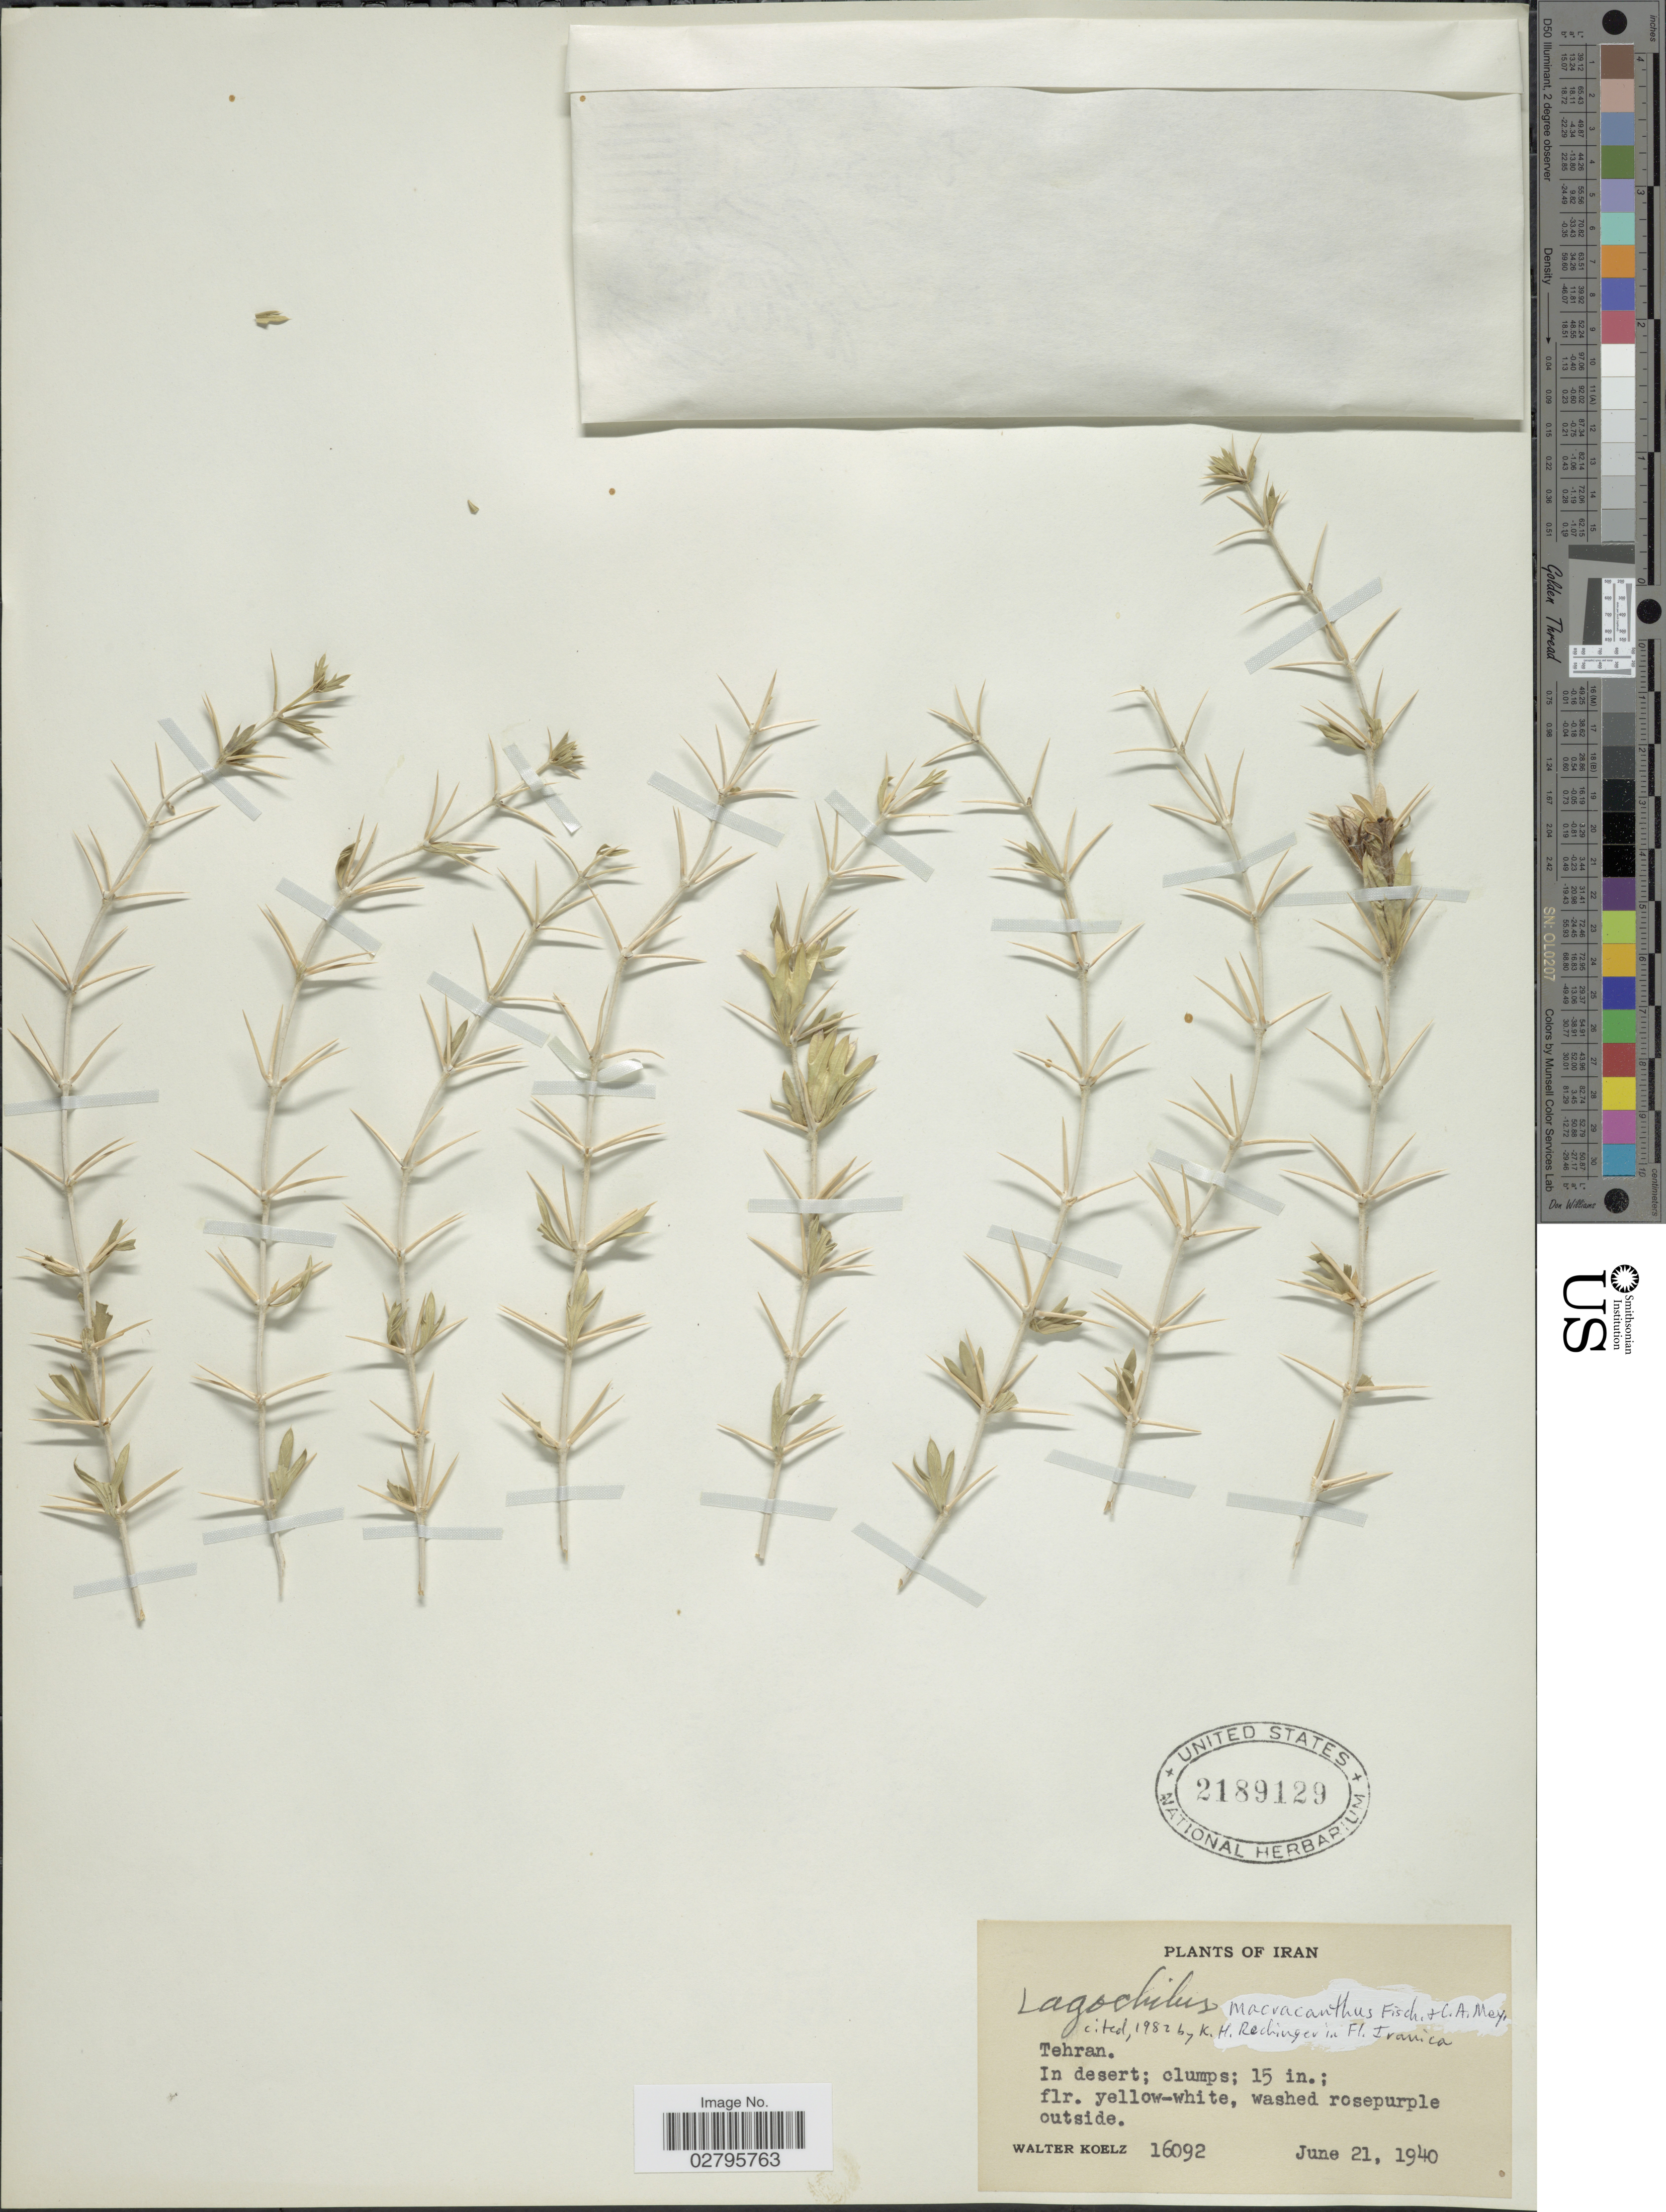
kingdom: Plantae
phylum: Tracheophyta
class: Magnoliopsida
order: Lamiales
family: Lamiaceae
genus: Lagochilus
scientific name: Lagochilus macracanthus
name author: Fisch. & C.A. Mey.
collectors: W. N. Koelz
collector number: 16092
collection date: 1940-06-21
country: Iran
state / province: Tehran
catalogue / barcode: US 2189129